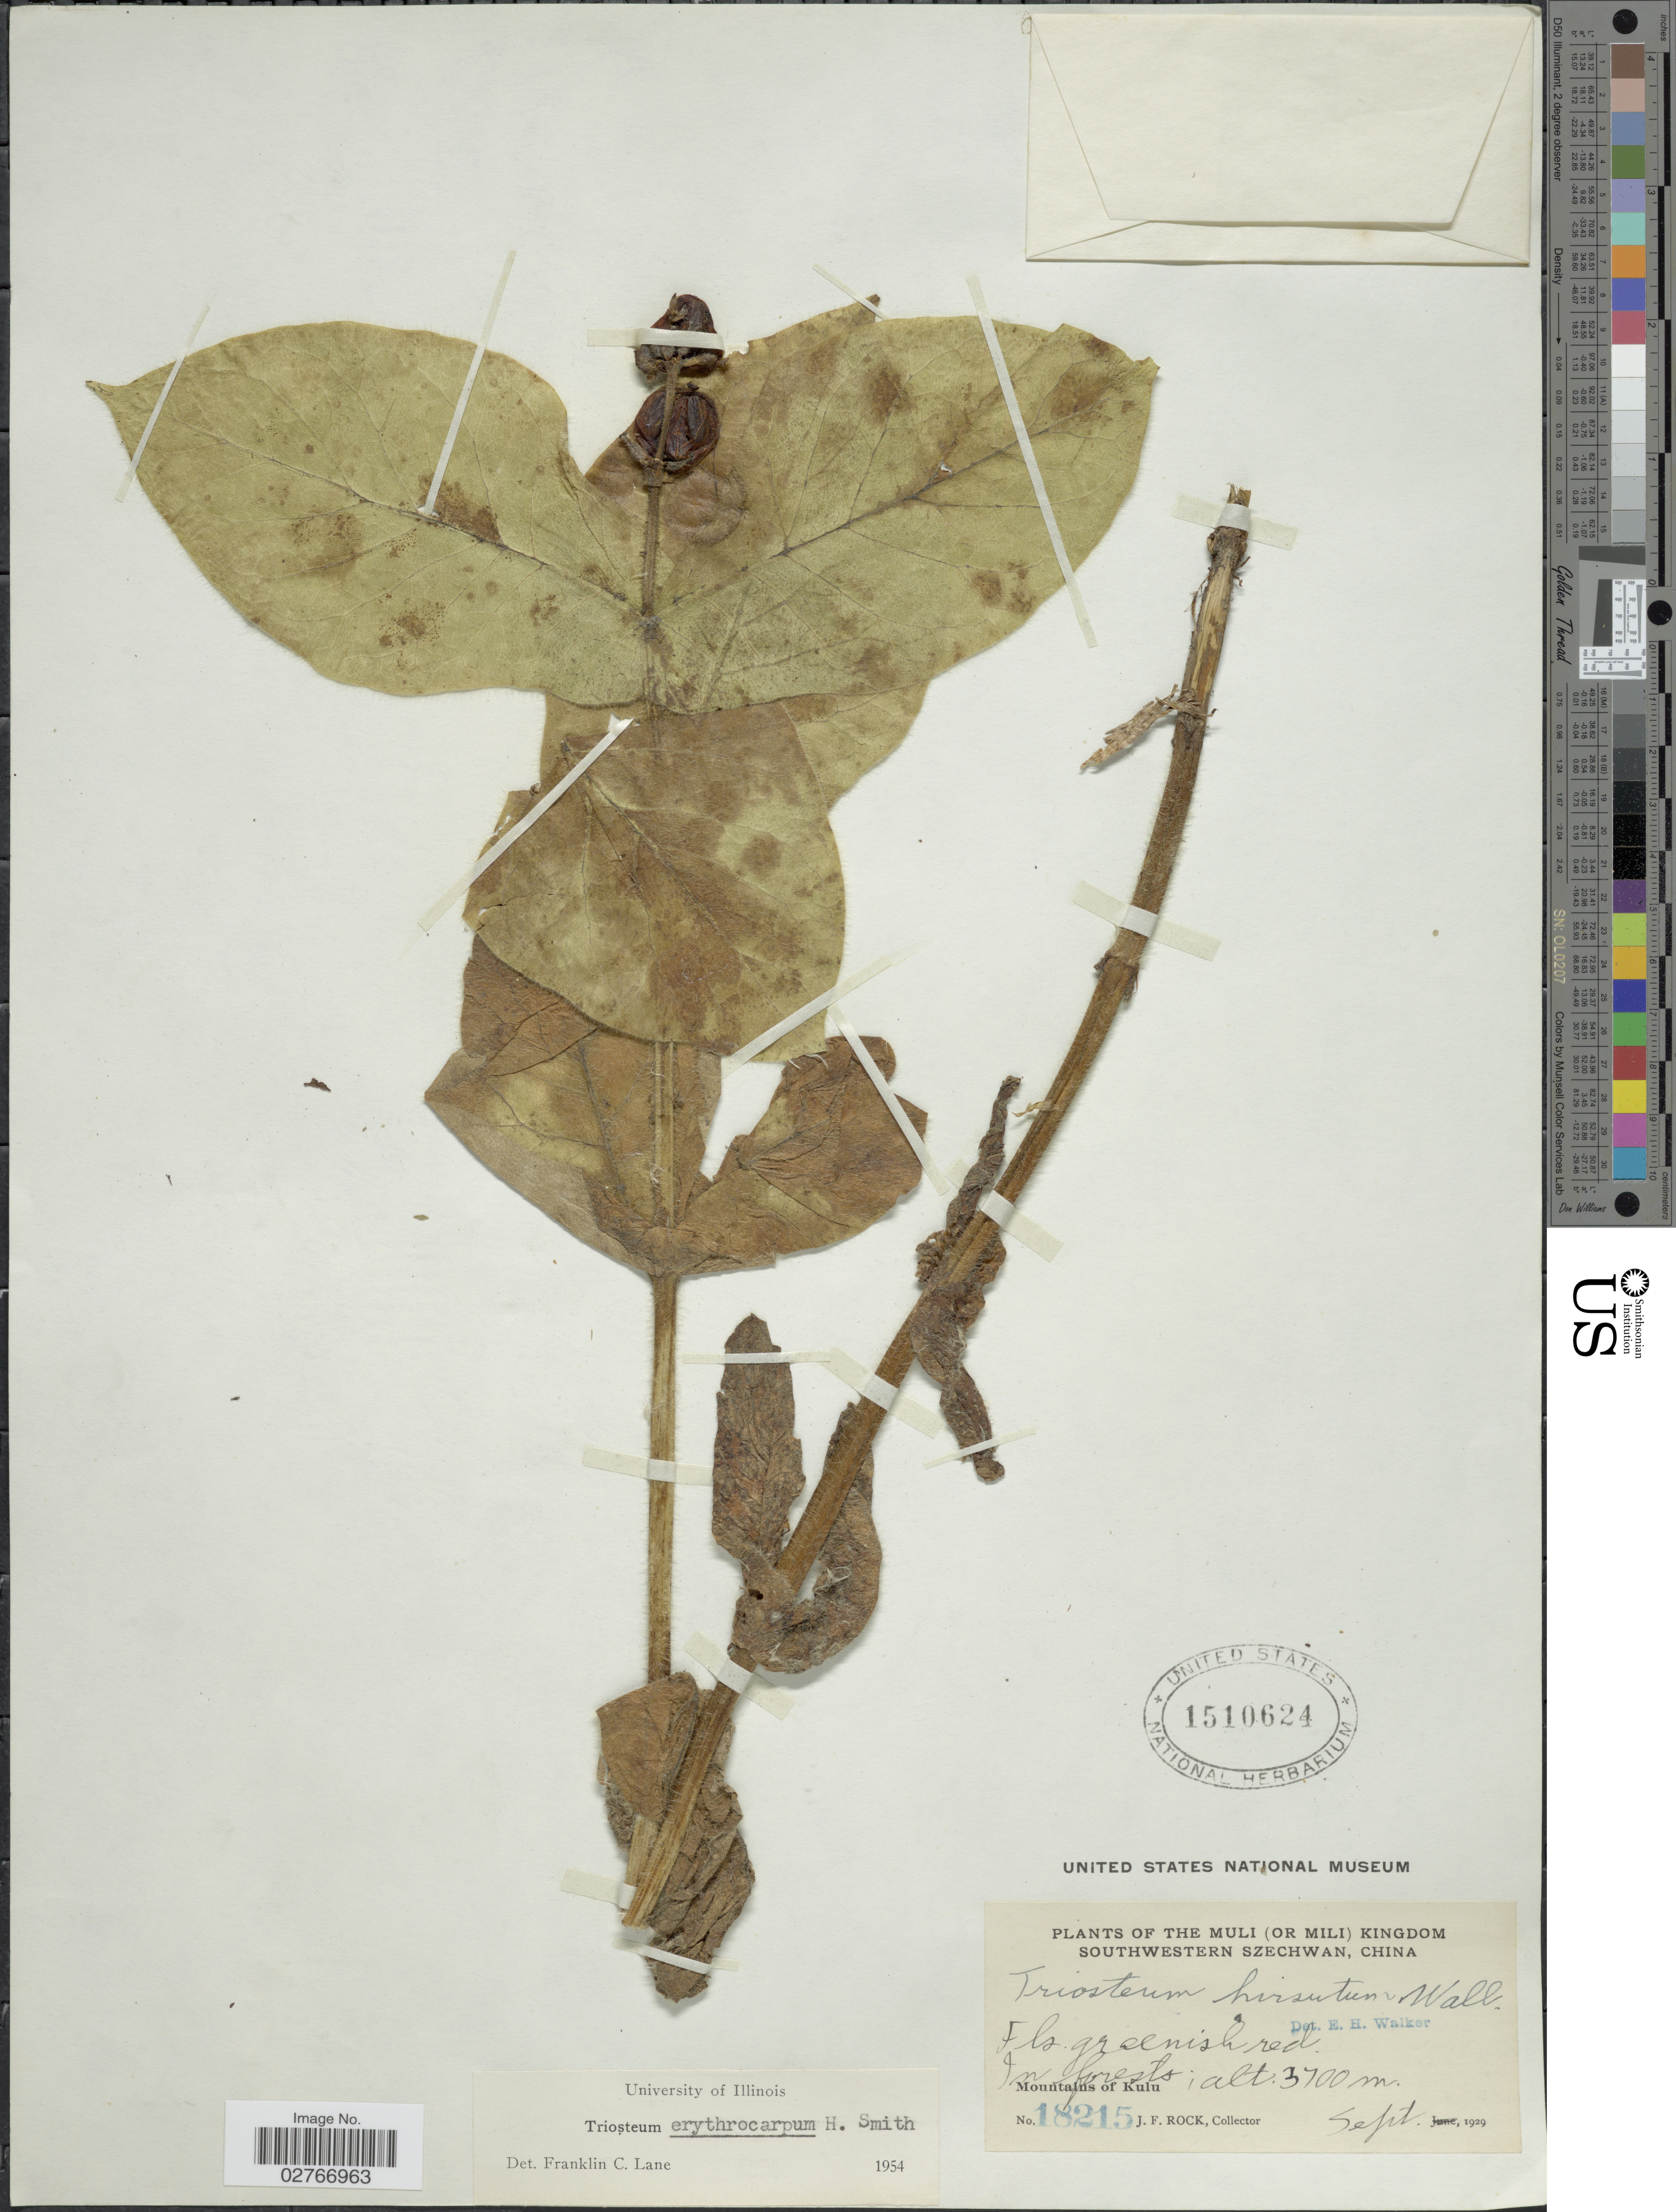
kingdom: Plantae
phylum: Tracheophyta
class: Magnoliopsida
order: Dipsacales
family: Caprifoliaceae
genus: Triosteum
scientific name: Triosteum erythrocarpum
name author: Harry Sm.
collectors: J. Rock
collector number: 18215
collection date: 1929-09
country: China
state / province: Sichuan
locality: The Muli (or Mili) Kingdom, Southwestern Szechuan. Mountains of Kulu.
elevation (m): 3700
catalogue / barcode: US 1510624